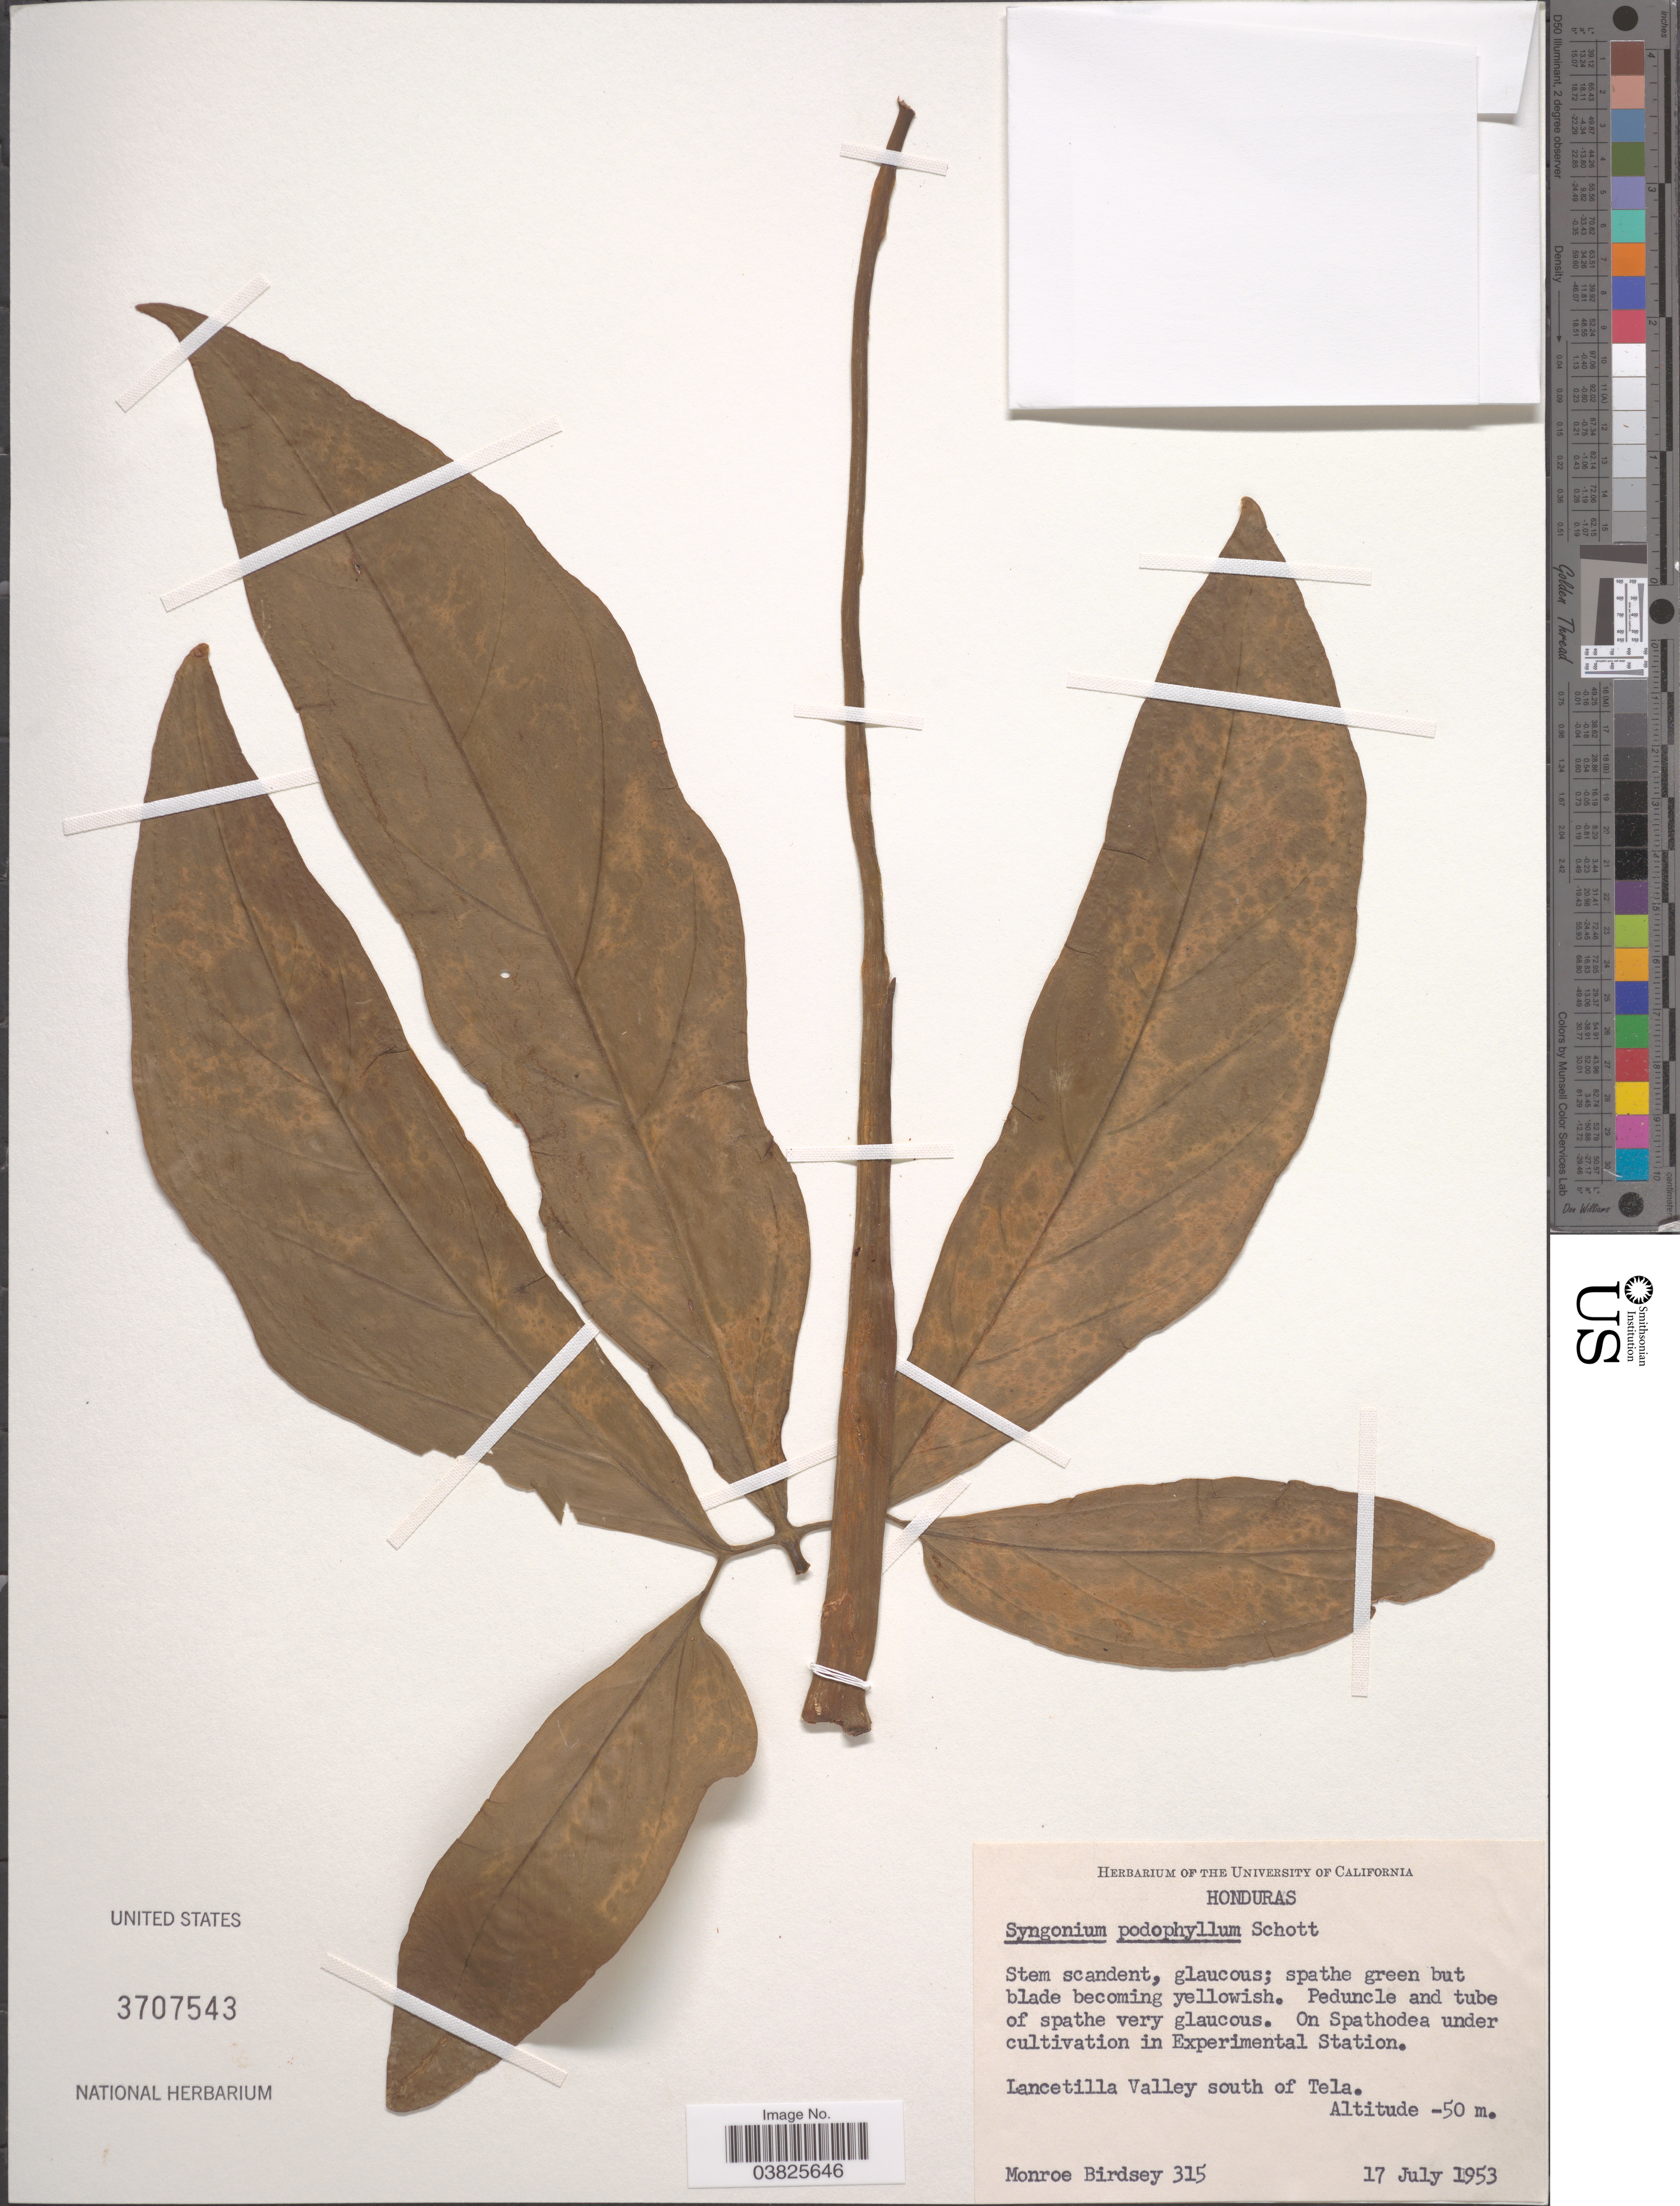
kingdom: Plantae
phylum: Tracheophyta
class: Liliopsida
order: Alismatales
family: Araceae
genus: Syngonium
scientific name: Syngonium podophyllum 'Lemon-Lime'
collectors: M. Birdsey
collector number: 315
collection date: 1953-07-17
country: Honduras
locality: In Experimental Station. Lancetilla Valley south of Tela.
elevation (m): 50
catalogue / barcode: US 3707543